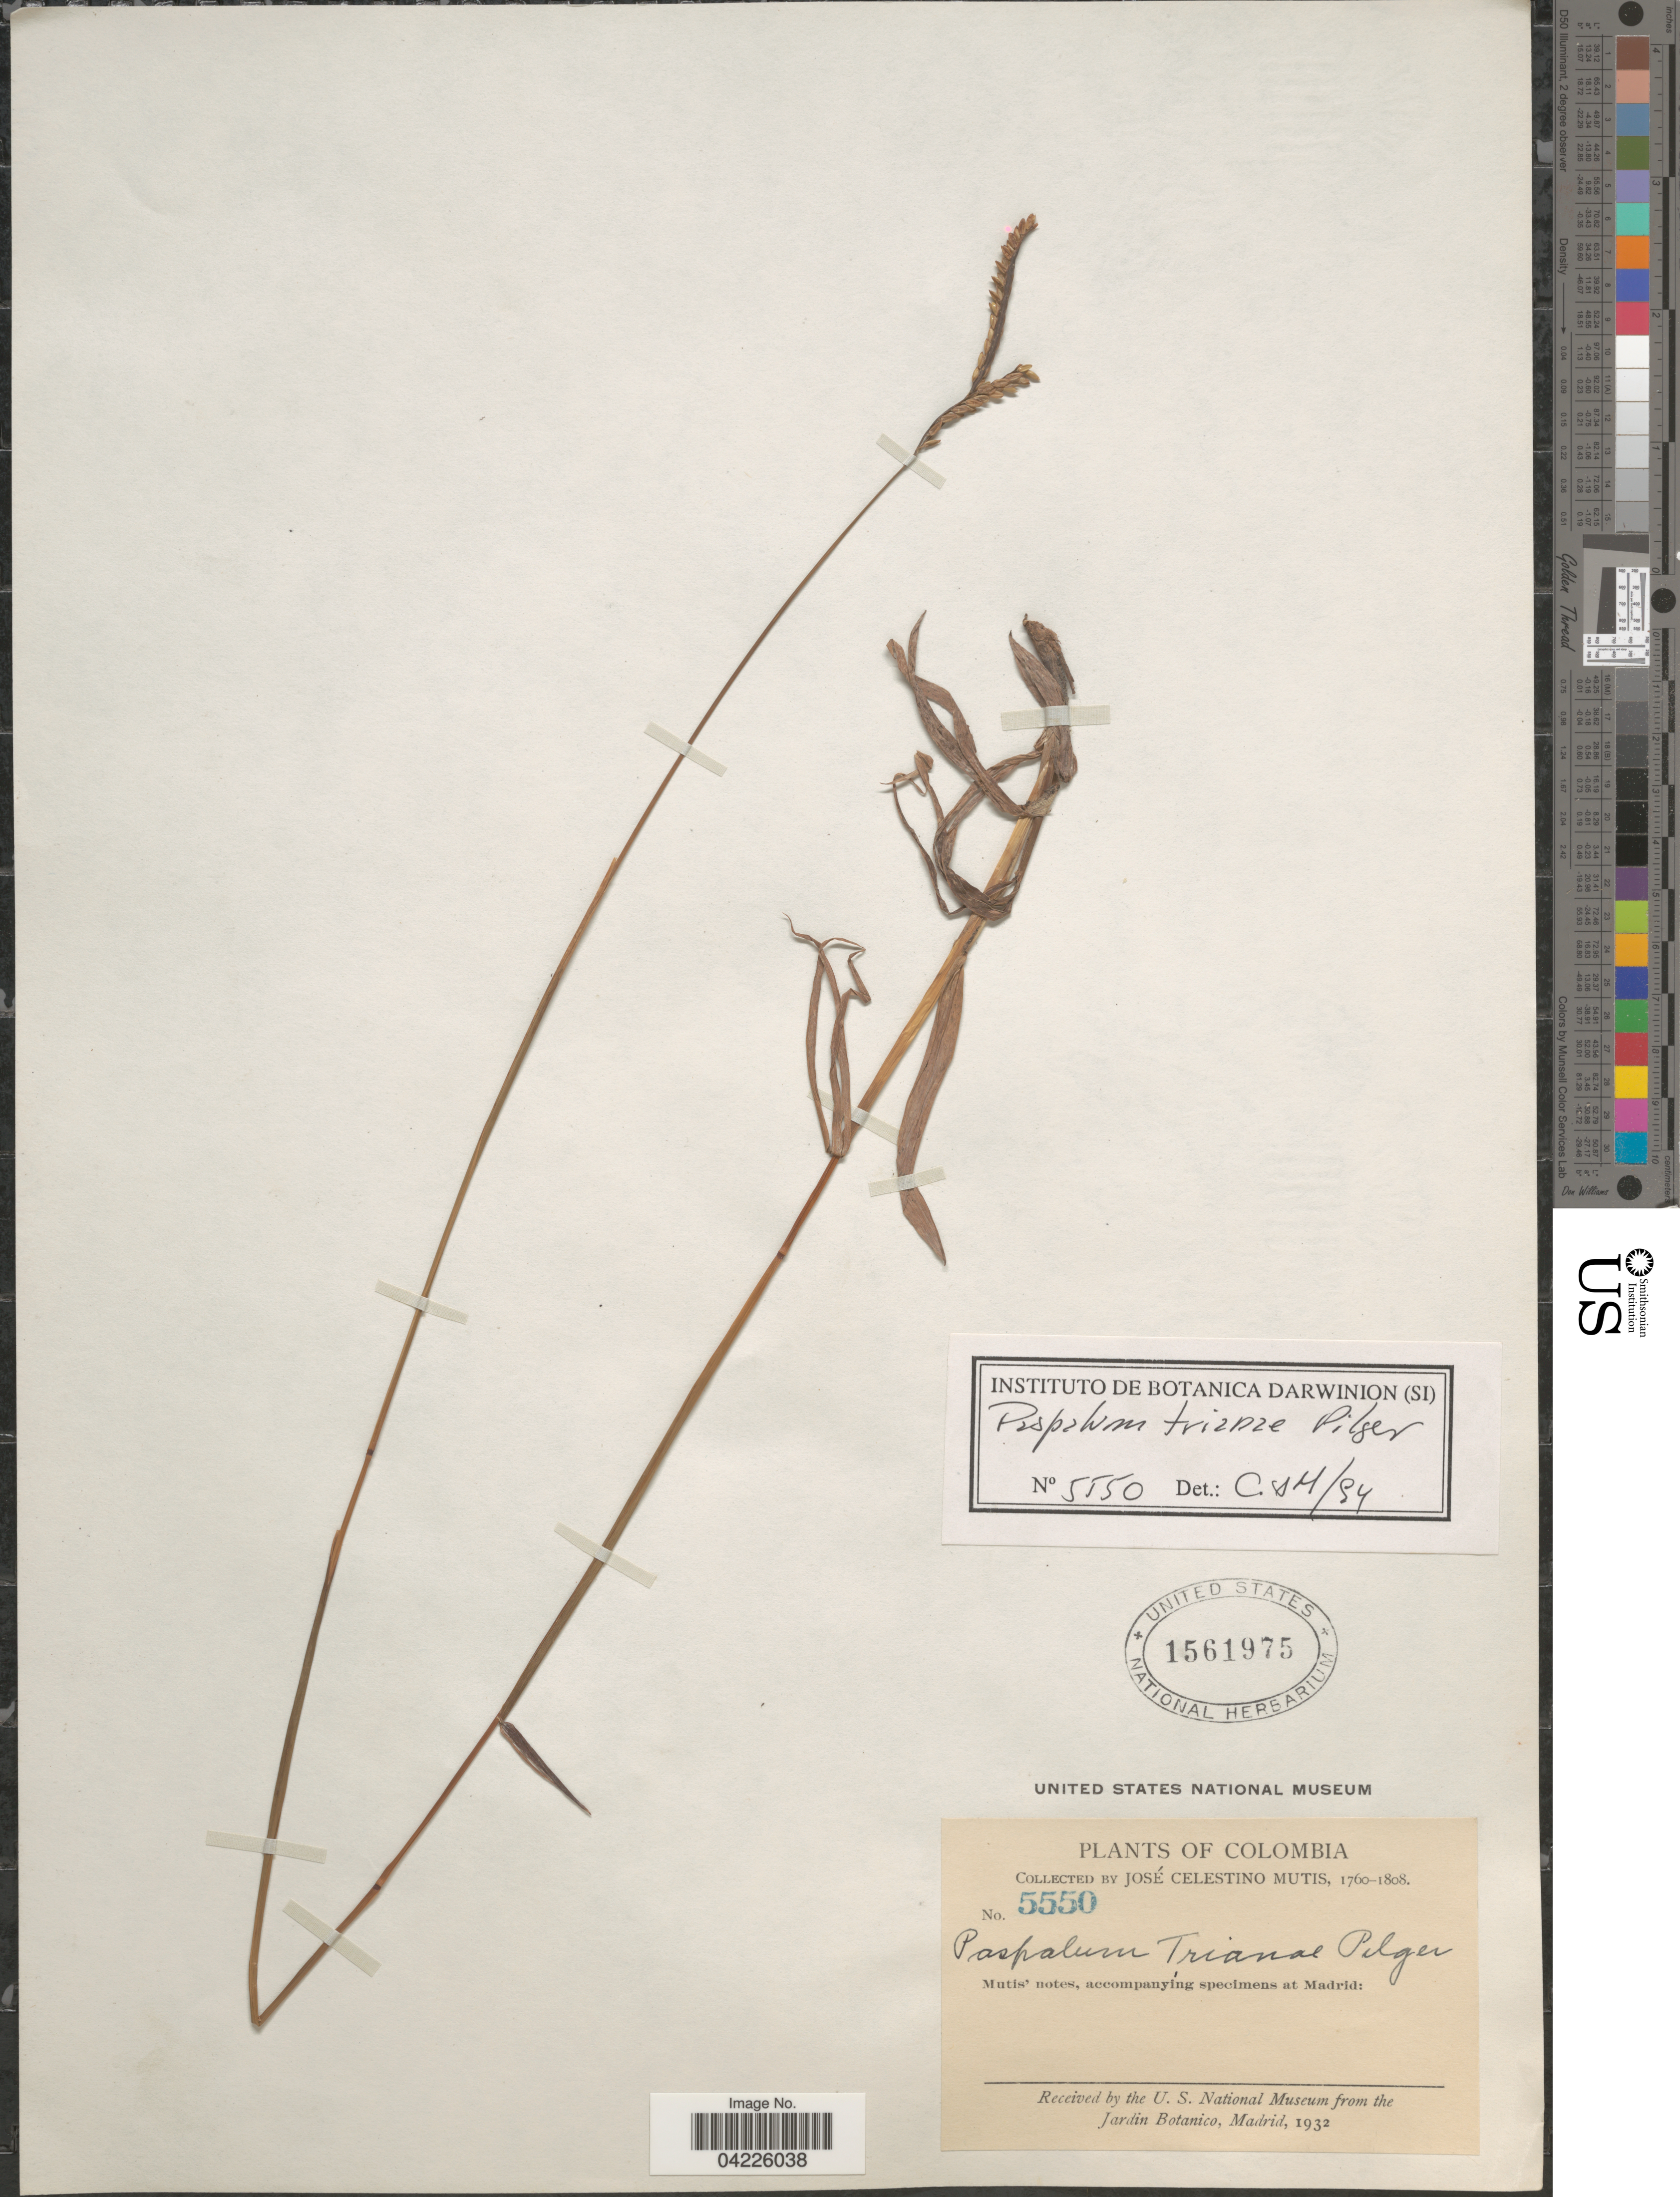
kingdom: Plantae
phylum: Tracheophyta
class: Liliopsida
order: Poales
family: Poaceae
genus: Paspalum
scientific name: Paspalum trianae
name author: Pilg.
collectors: J. C. B. Mutis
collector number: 5550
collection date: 1760/1808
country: Colombia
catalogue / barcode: US 1561975